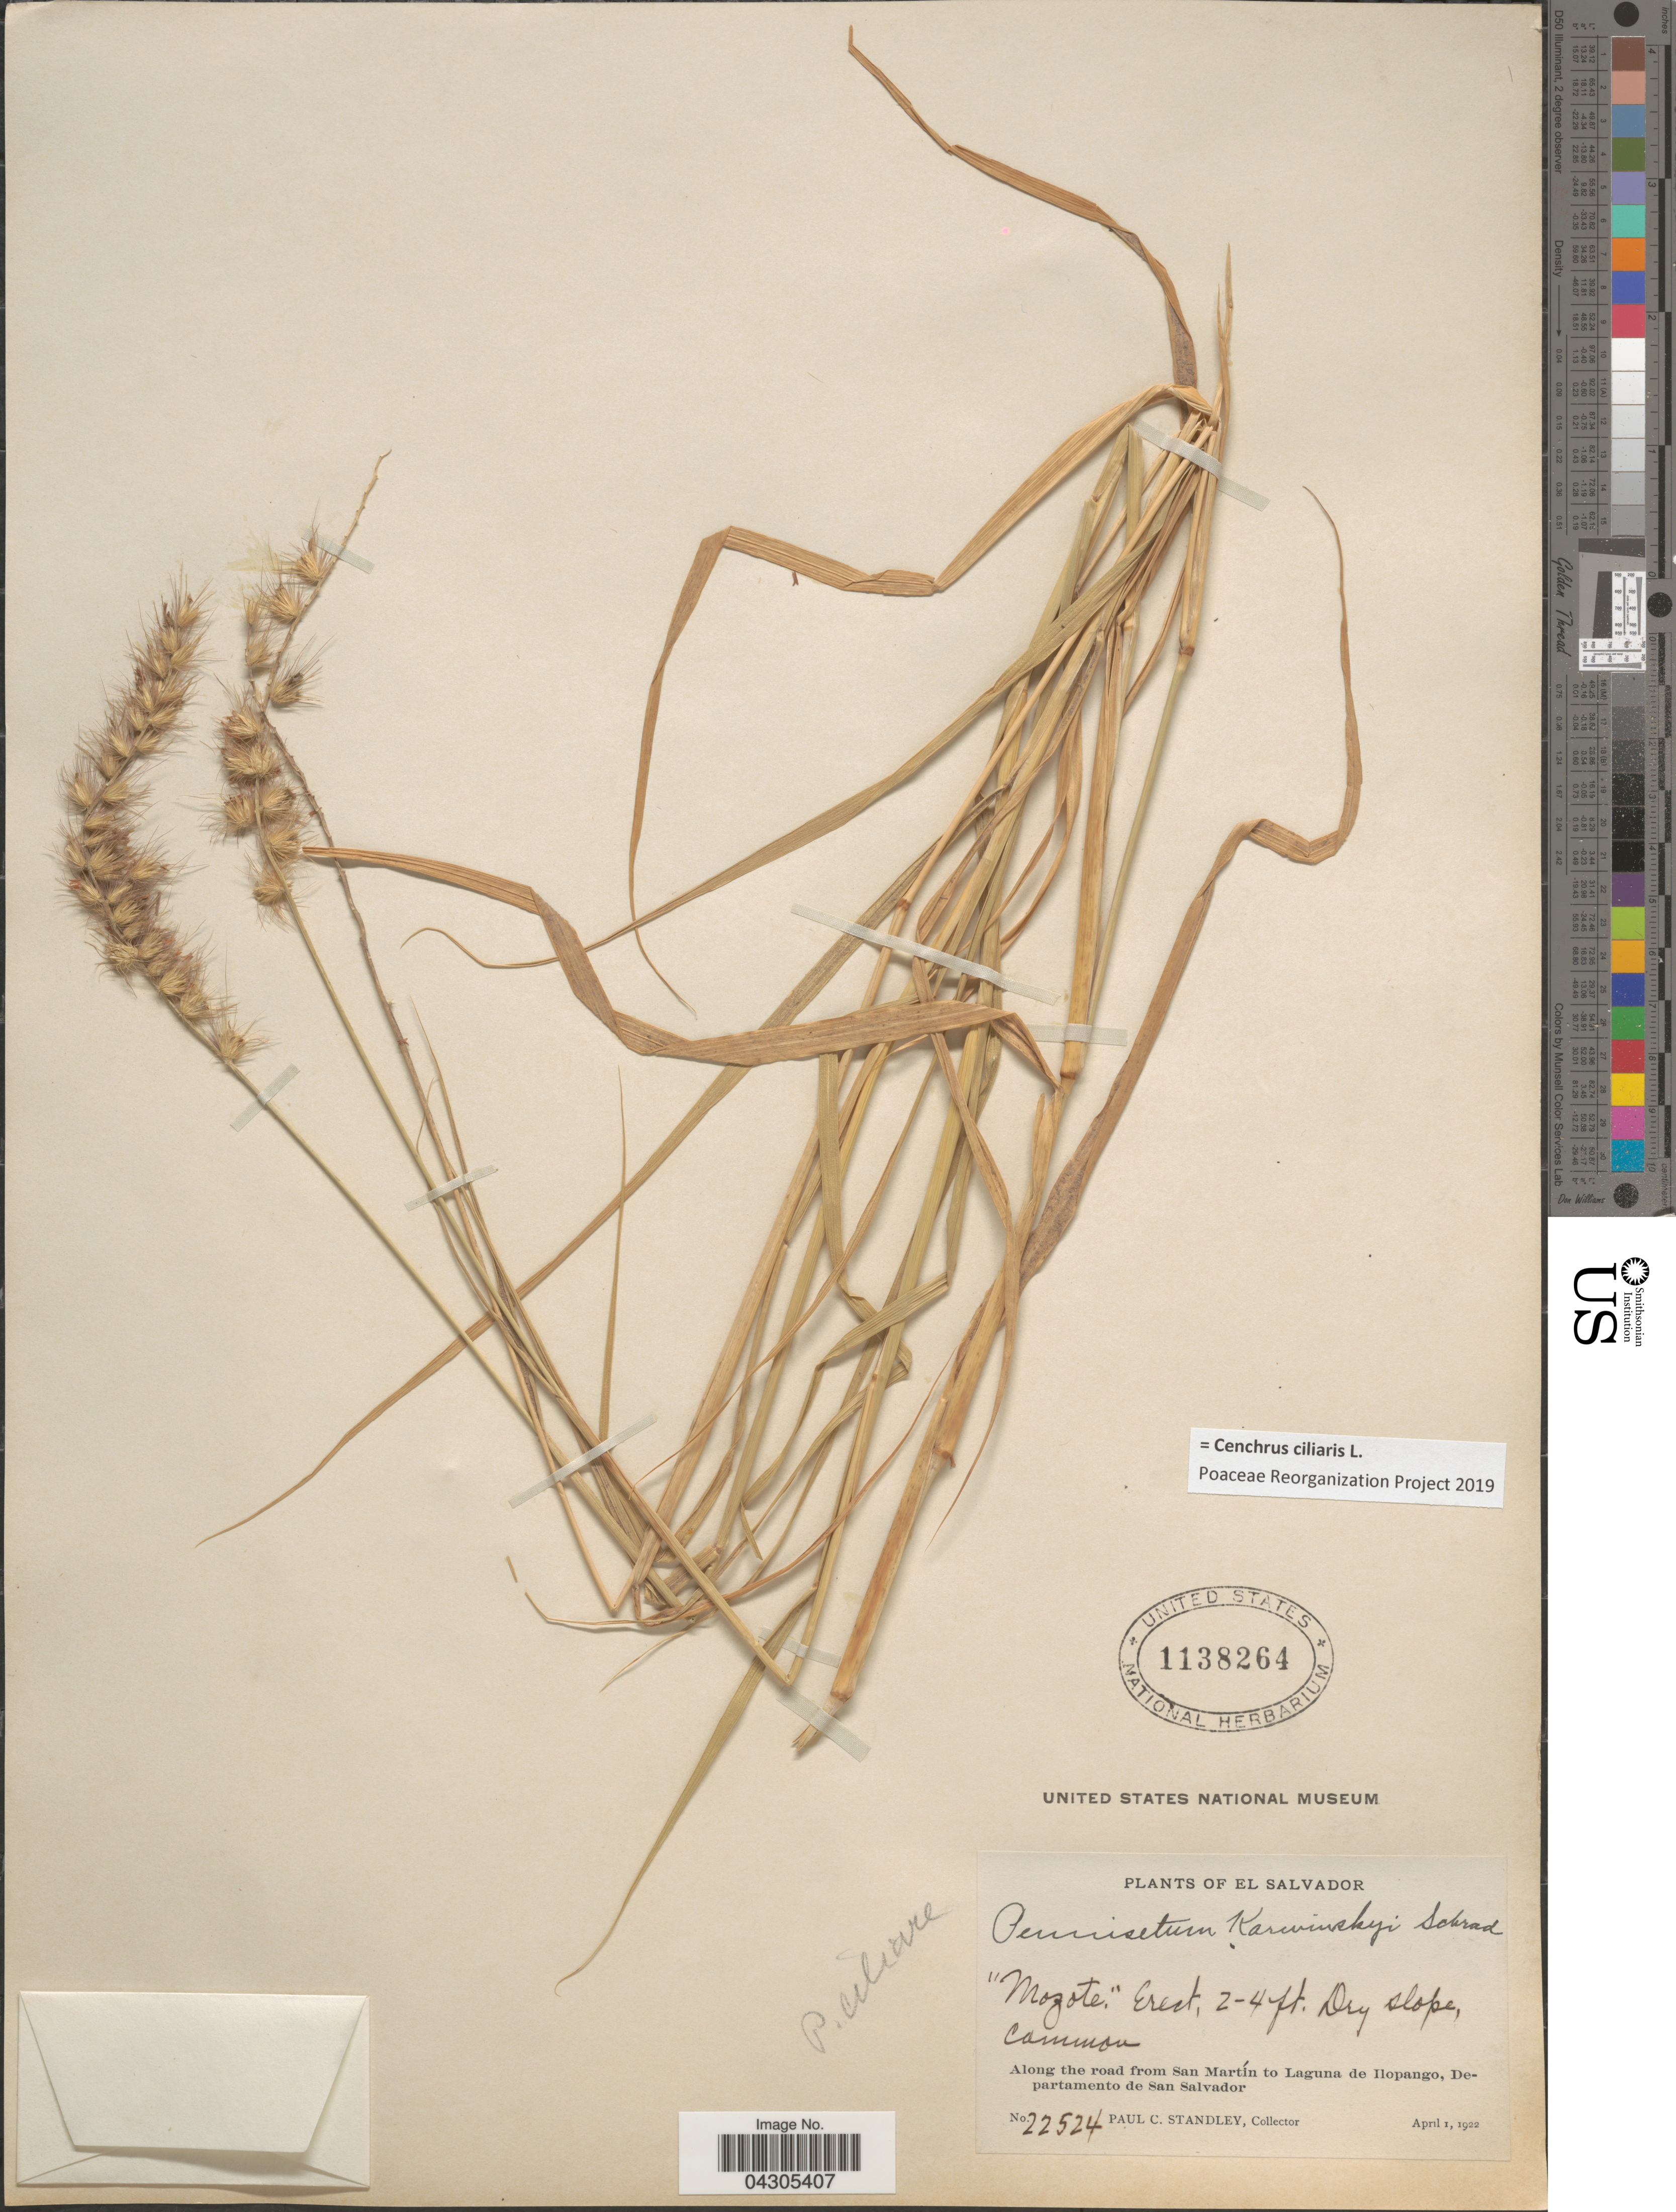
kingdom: Plantae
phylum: Tracheophyta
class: Liliopsida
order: Poales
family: Poaceae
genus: Cenchrus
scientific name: Cenchrus ciliaris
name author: L.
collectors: P. C. Standley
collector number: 22524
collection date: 1922-04-01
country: El Salvador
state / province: San Salvador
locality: Common. Along the road from San Martín to Laguna de Ilopango, Departamento de San Salvador.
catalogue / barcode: US 1138264